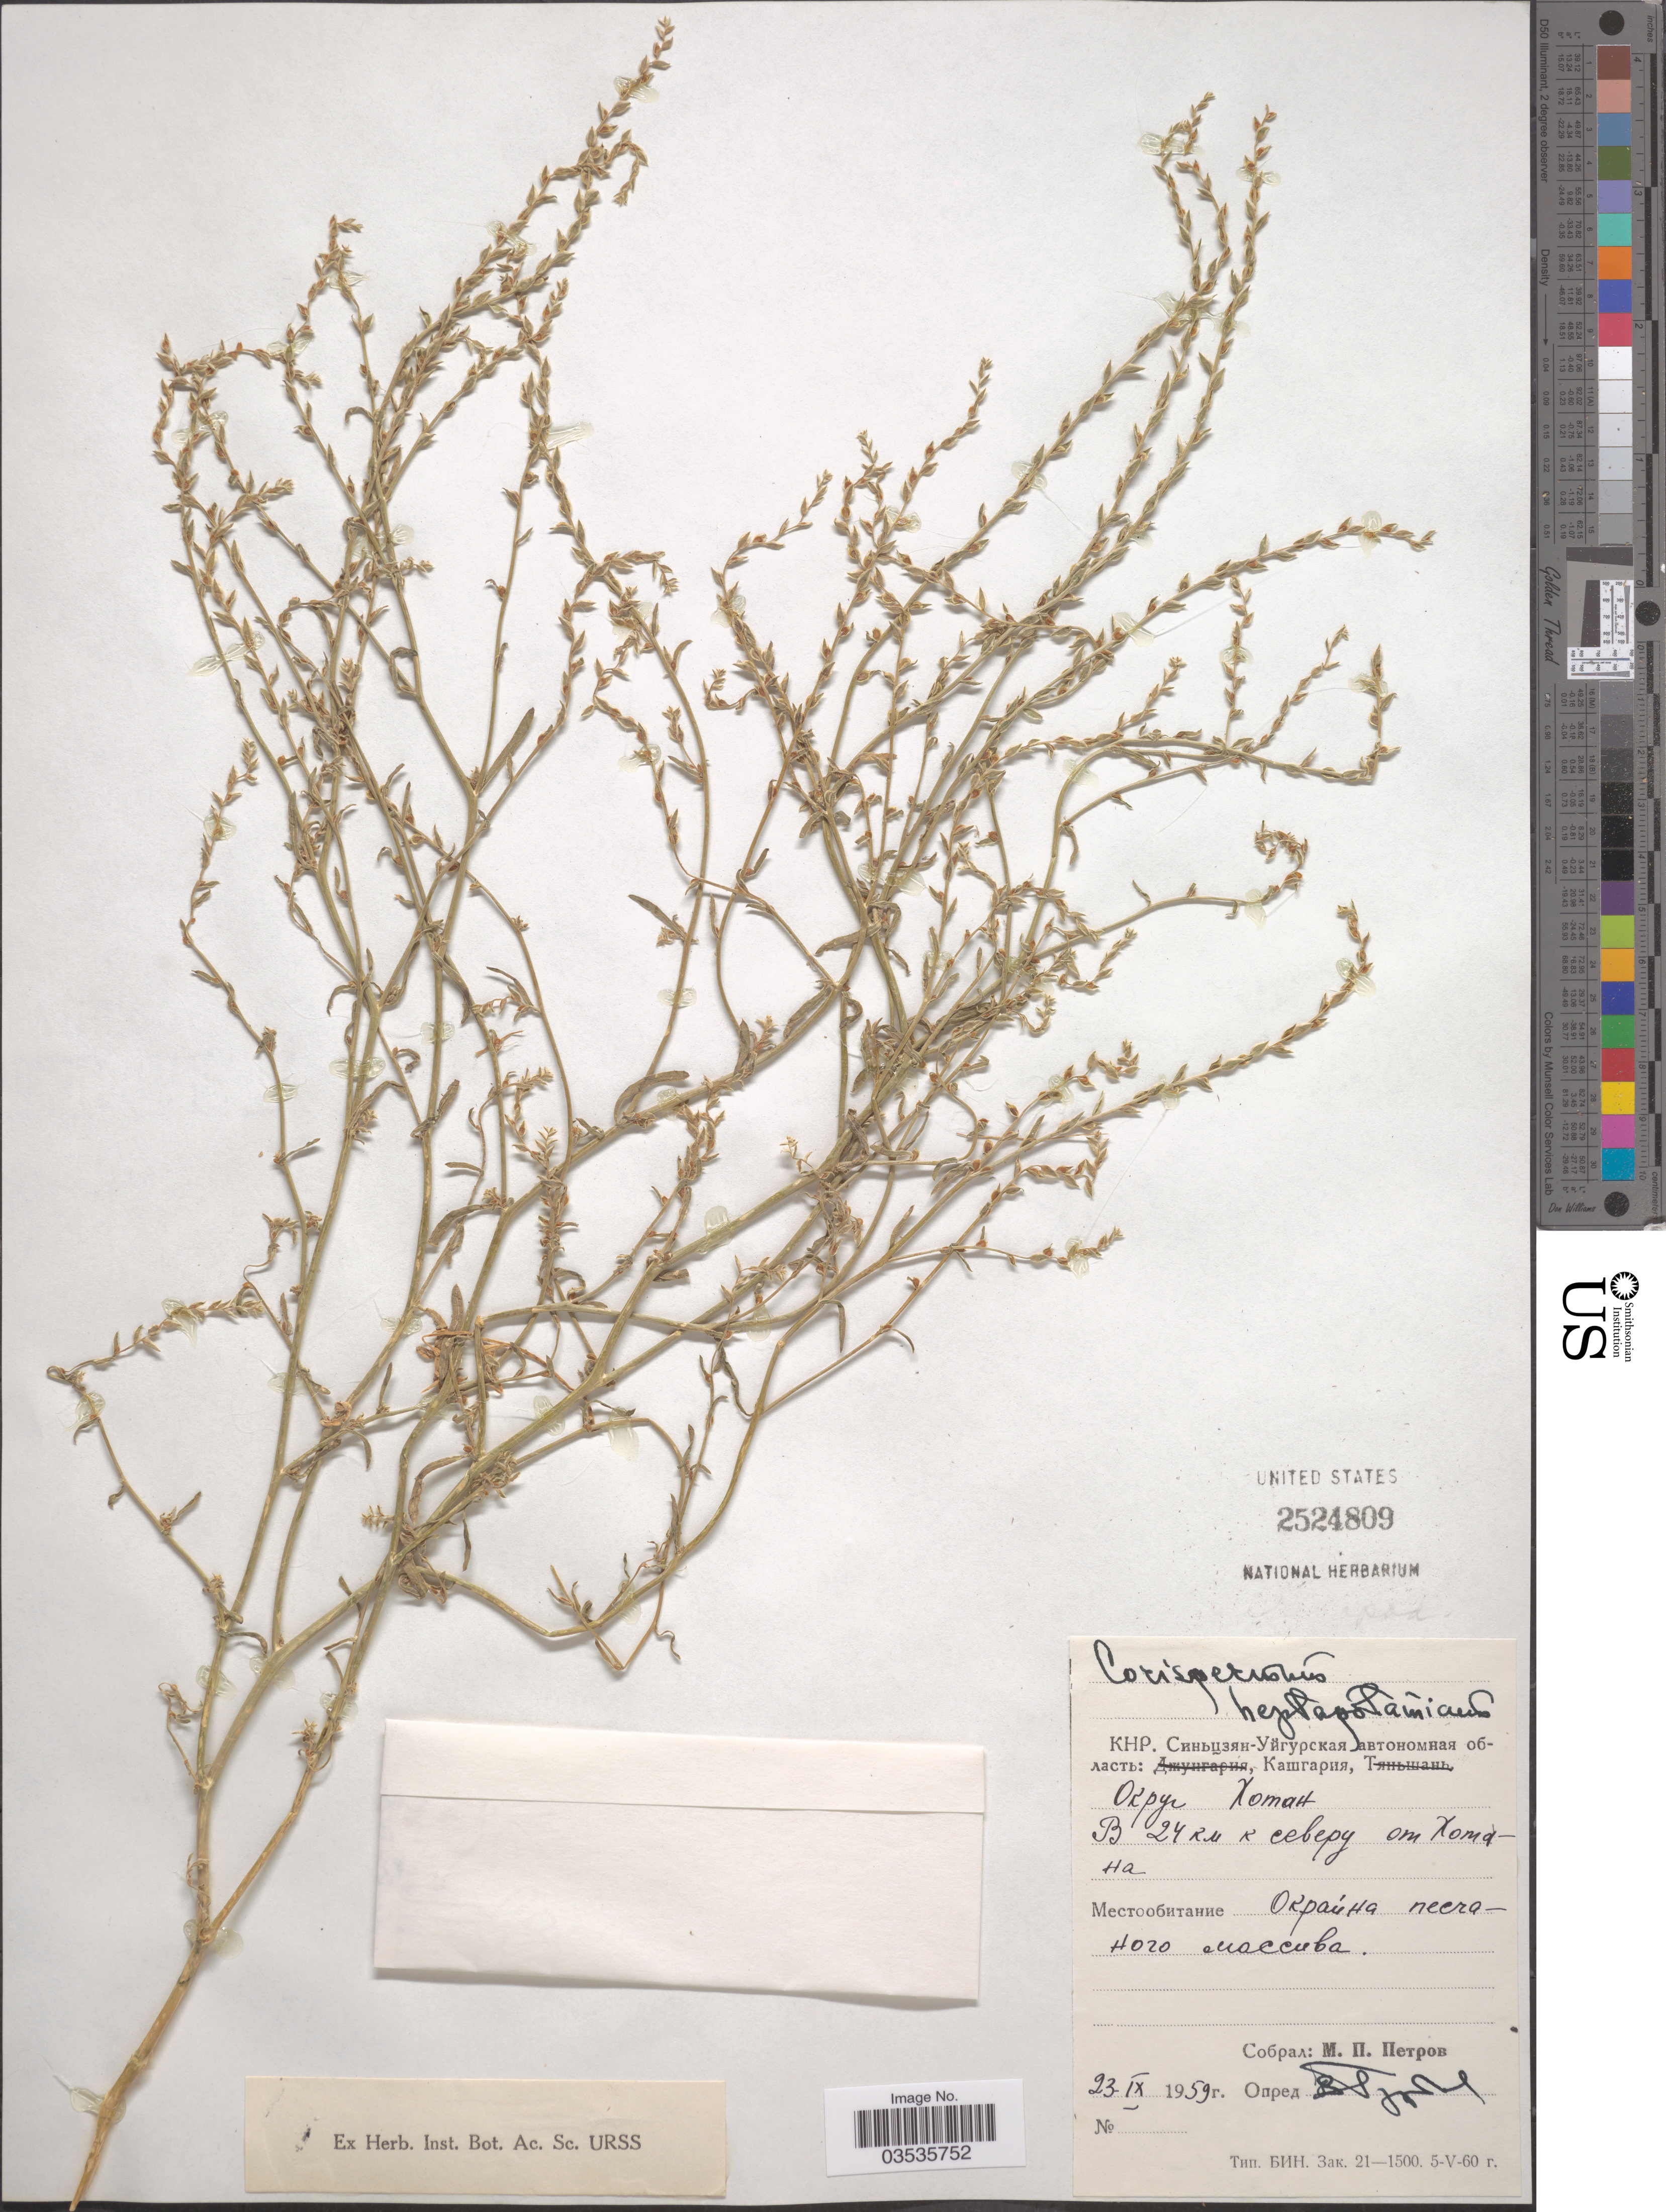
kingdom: Plantae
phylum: Tracheophyta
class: Magnoliopsida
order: Caryophyllales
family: Amaranthaceae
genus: Corispermum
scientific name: Corispermum heptapotamicum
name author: Iljin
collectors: M. Petrov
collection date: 1959-09-23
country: China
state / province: Xinjiang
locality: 24 km N of Hotan.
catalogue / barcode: US 2524809